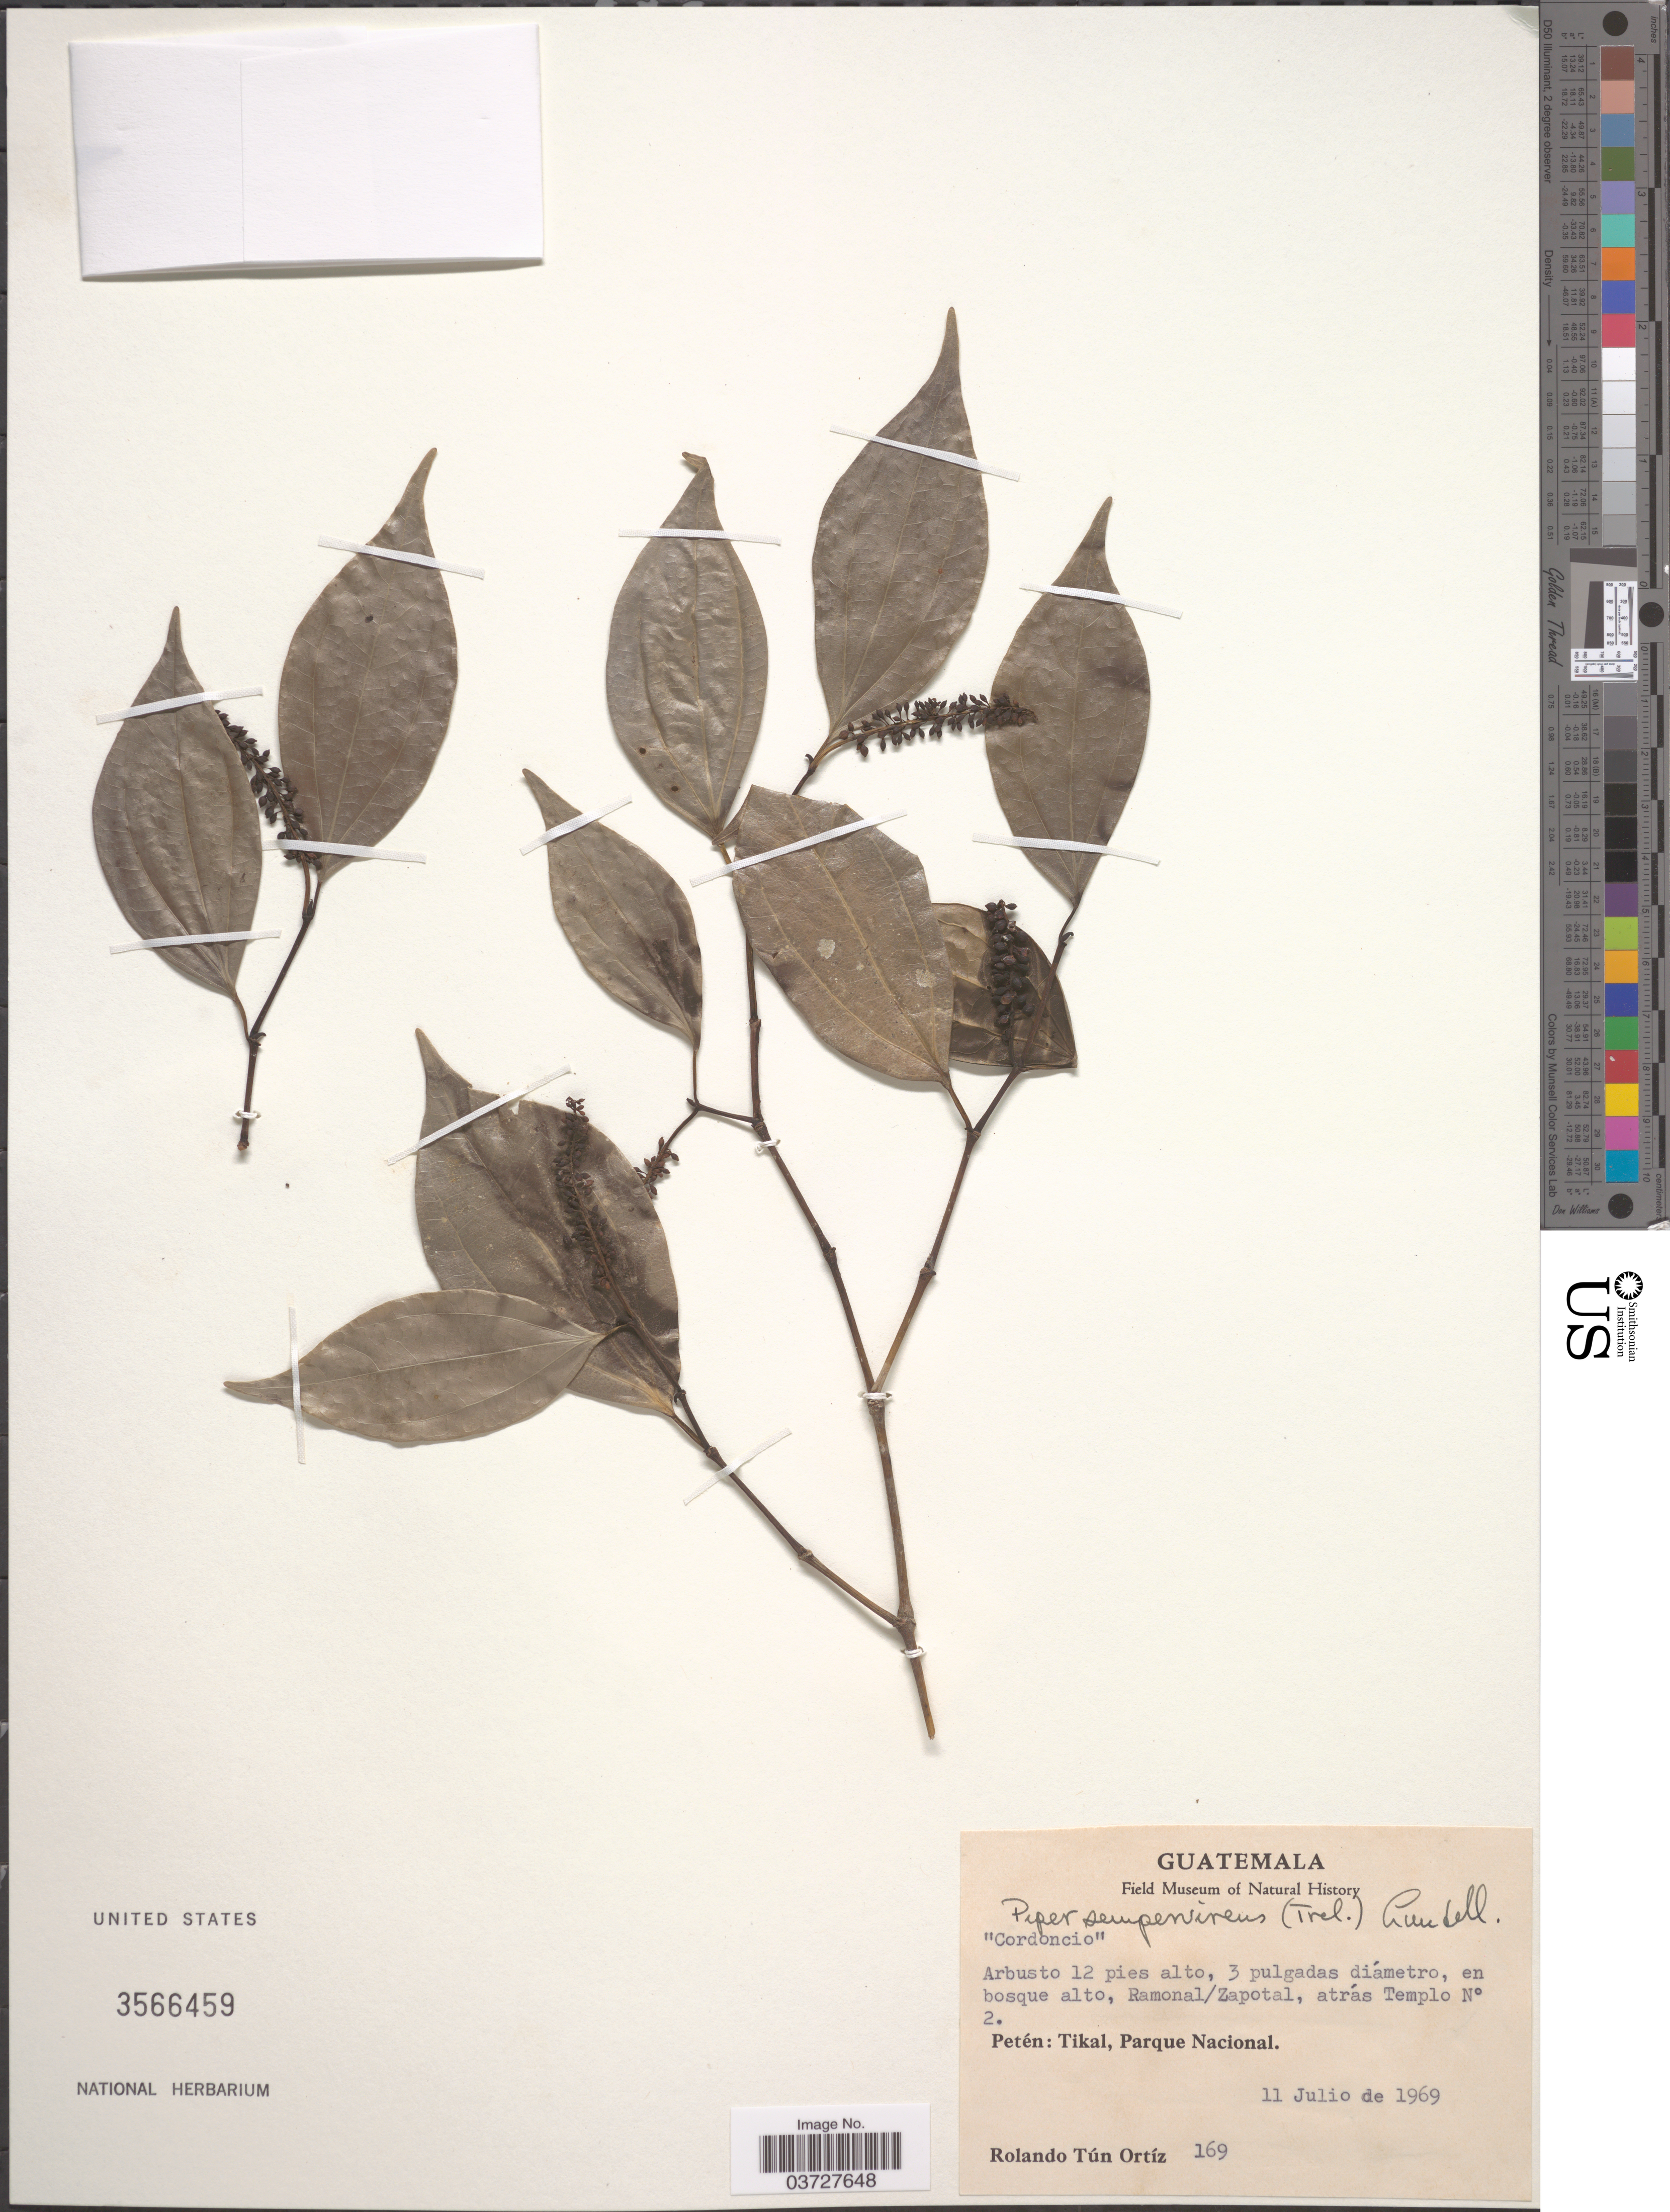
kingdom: Plantae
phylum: Tracheophyta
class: Magnoliopsida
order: Piperales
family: Piperaceae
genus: Piper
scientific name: Piper neesianum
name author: C. DC.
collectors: R. T. Ortíz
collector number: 169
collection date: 1969-07-11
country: Guatemala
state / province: El Peten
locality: En bosque alto, Ramonal/Zapotal, atrás Templo Nº 2. Petén: Tikal, Parque Nacional.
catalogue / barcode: US 3566459